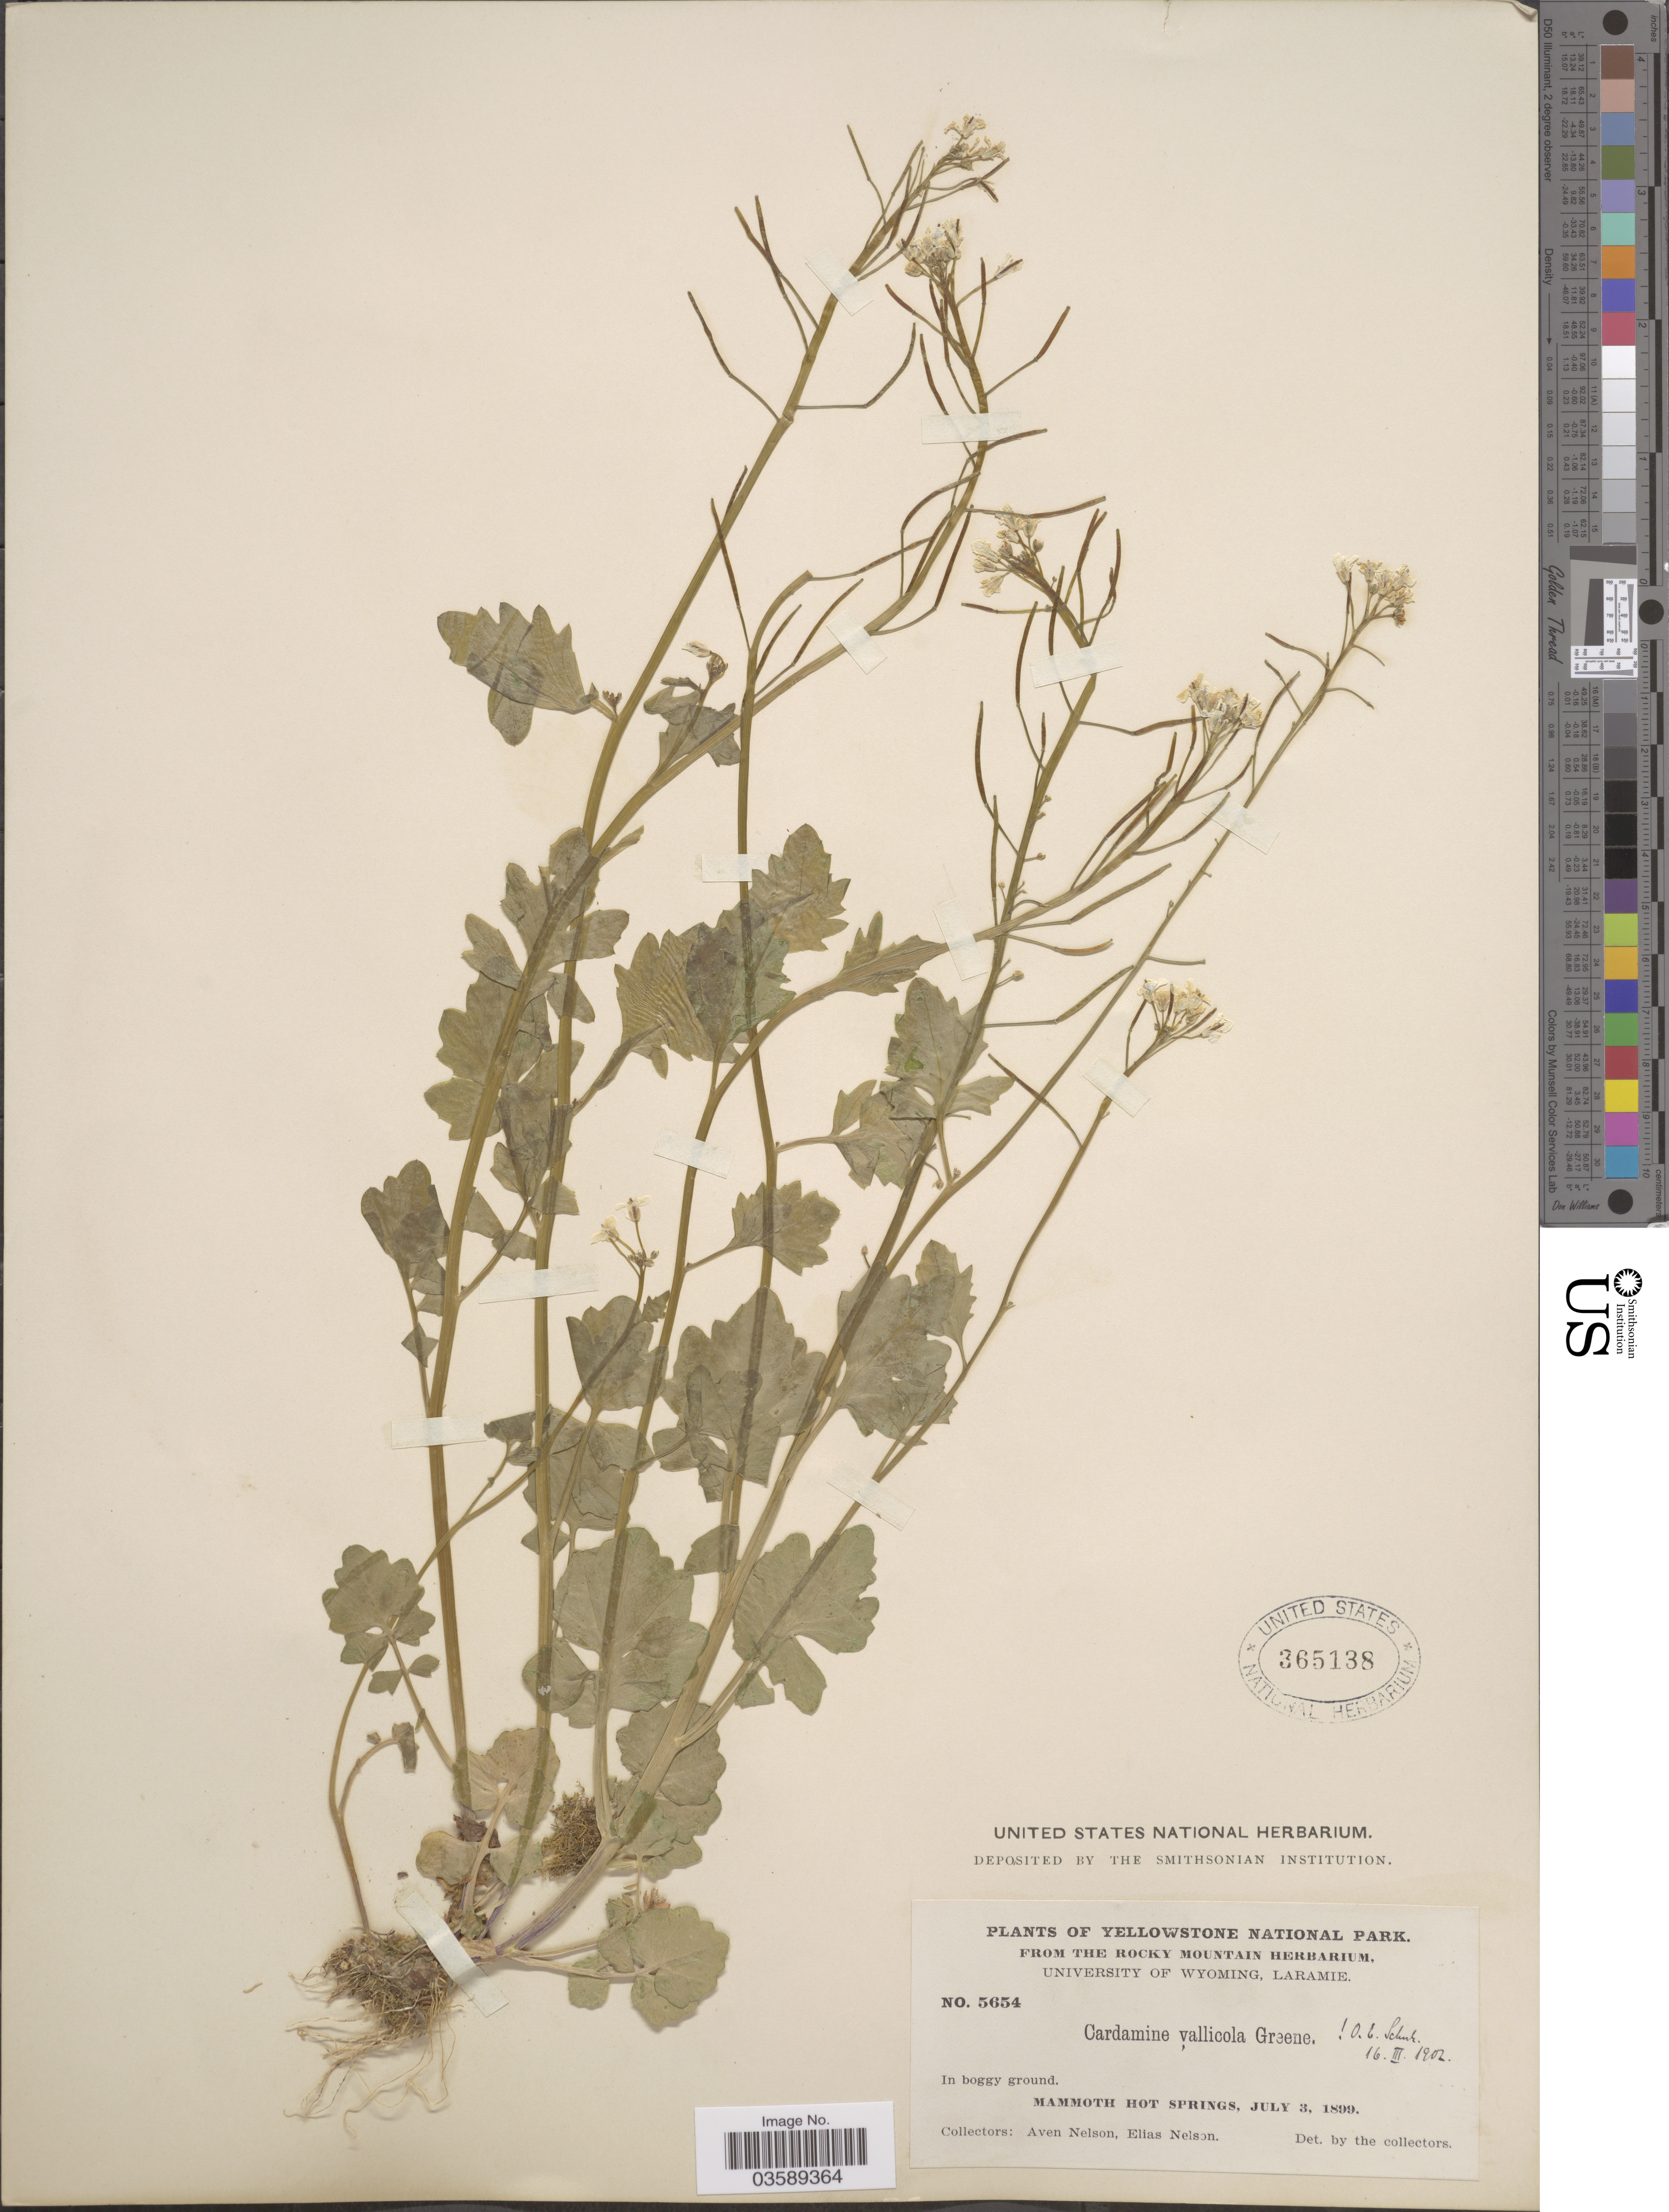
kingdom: Plantae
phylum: Tracheophyta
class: Magnoliopsida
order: Brassicales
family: Brassicaceae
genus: Cardamine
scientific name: Cardamine leibergii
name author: Holz.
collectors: A. Nelson & E. Nelson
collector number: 5654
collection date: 1899-07-03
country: United States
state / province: Wyoming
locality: Yellowstone National Park. Mammoth Hot Springs.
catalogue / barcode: US 365138